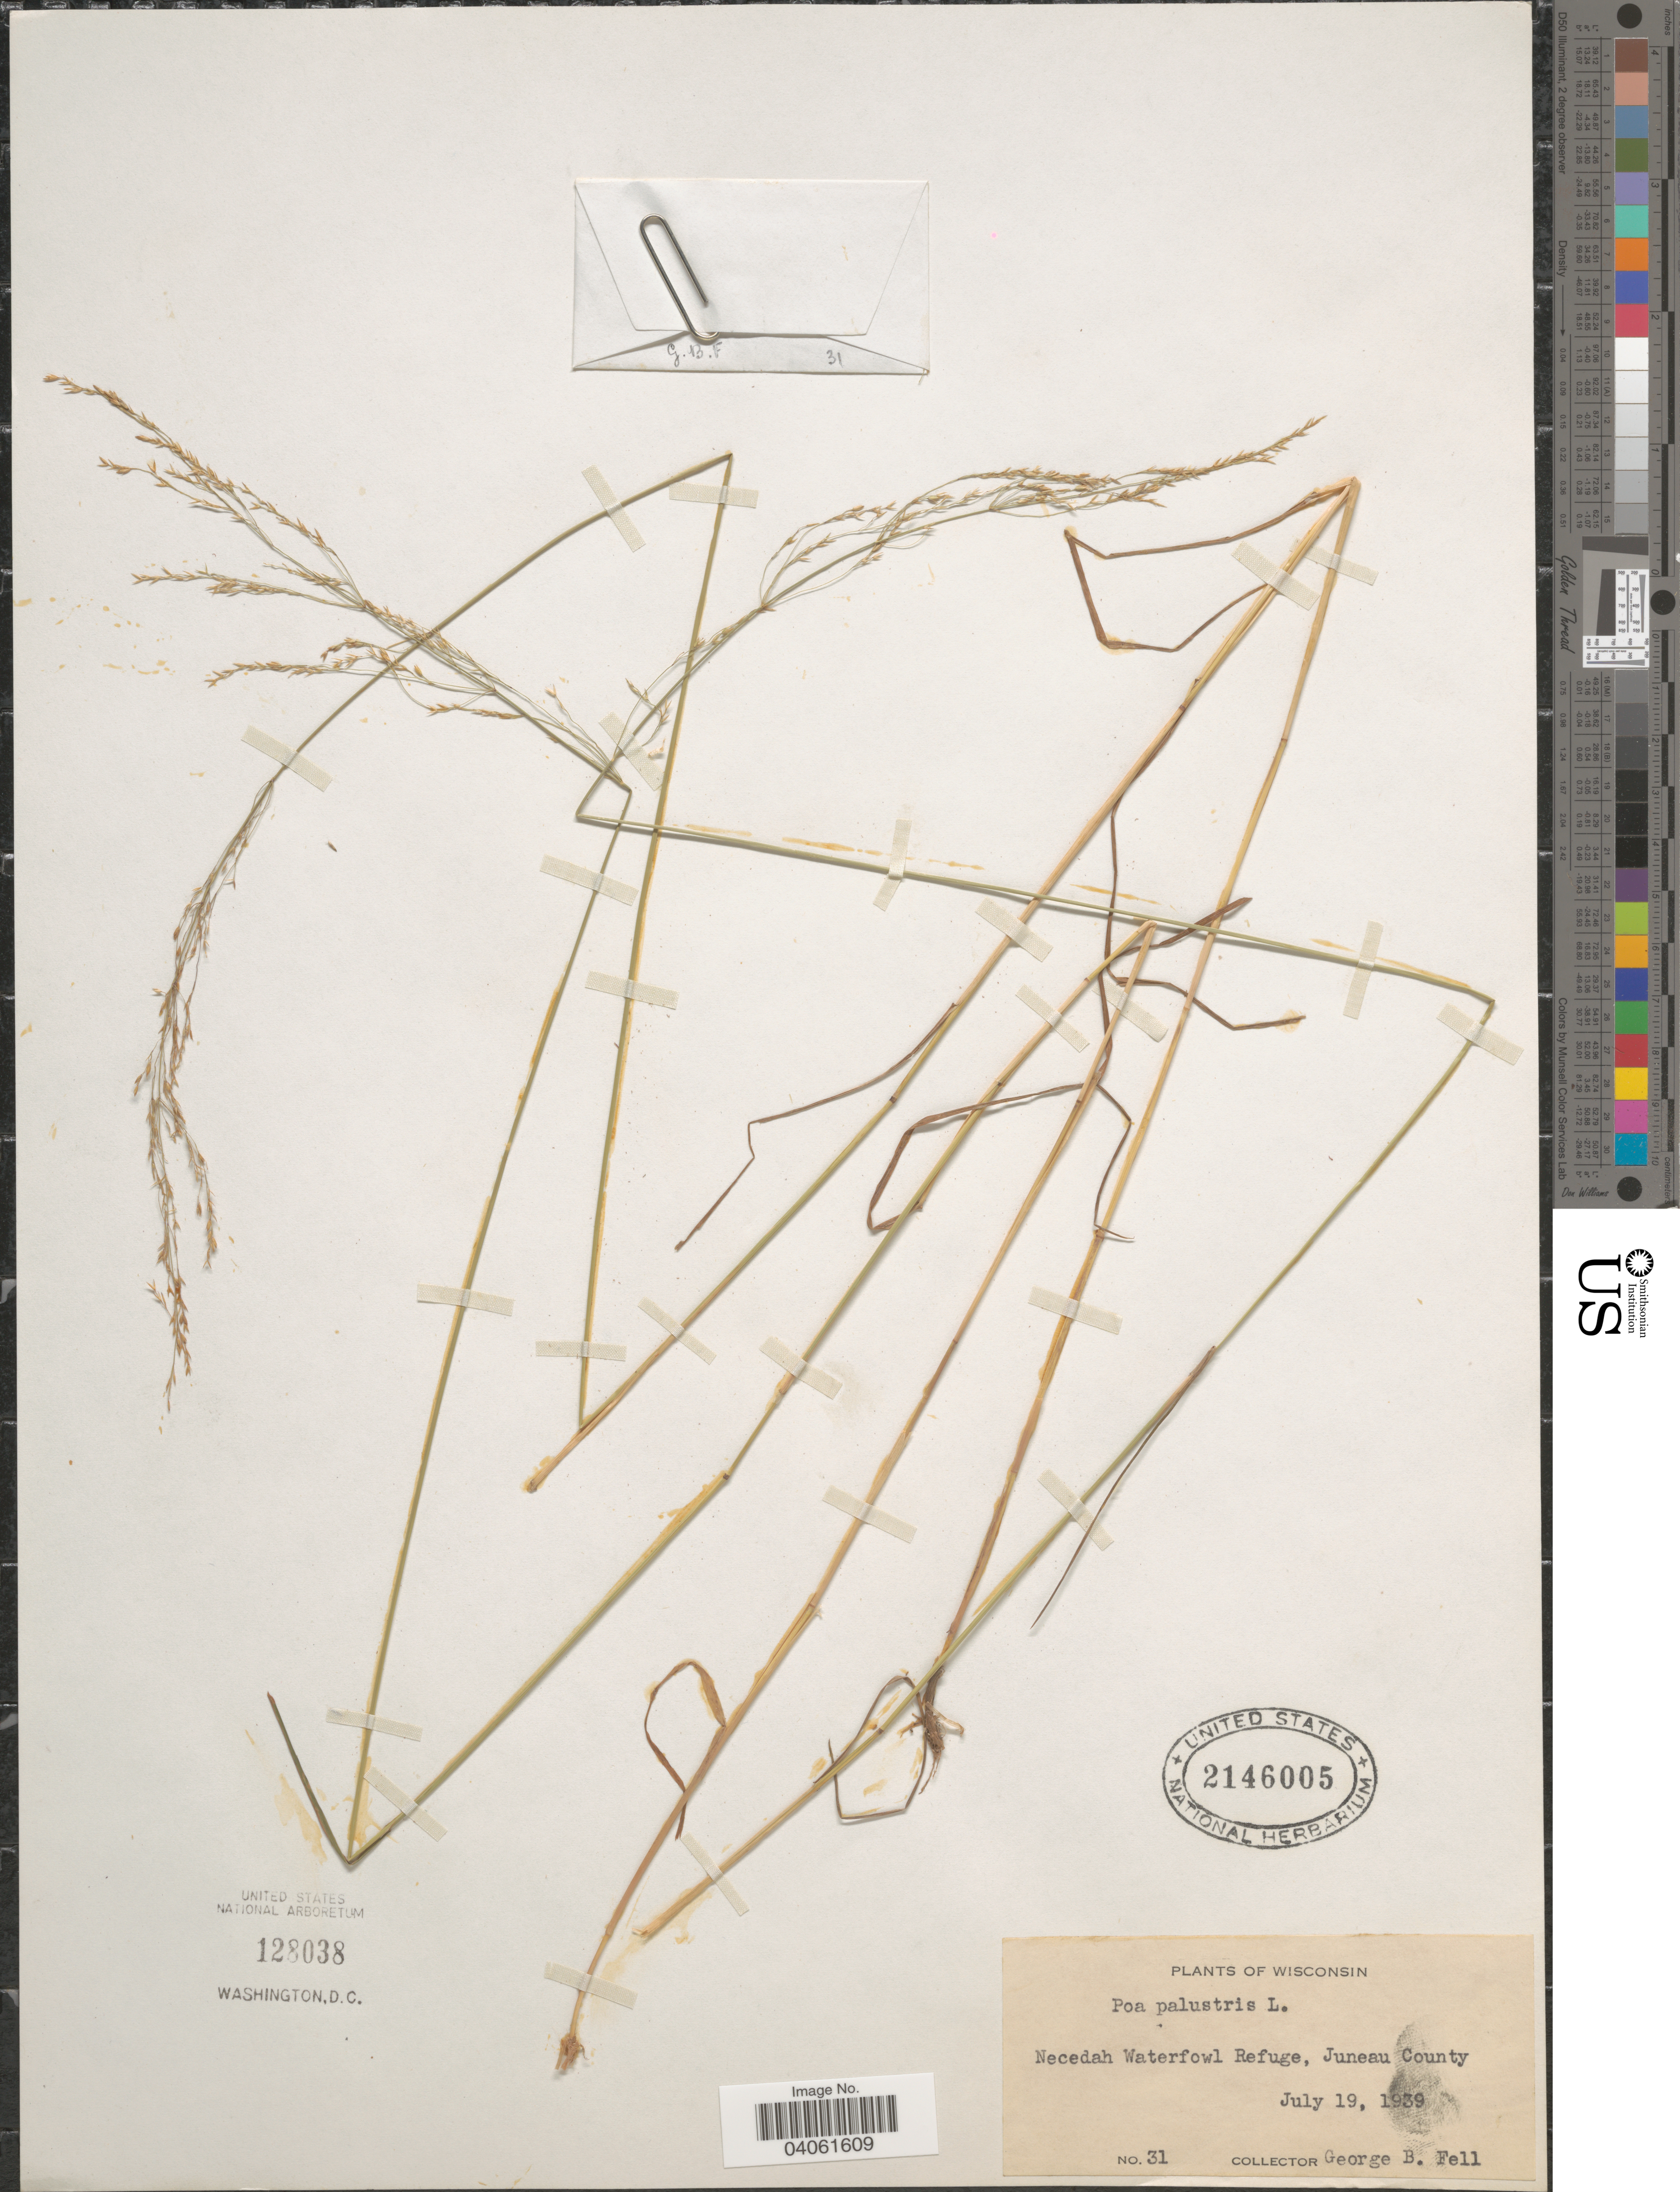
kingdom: Plantae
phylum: Tracheophyta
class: Liliopsida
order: Poales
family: Poaceae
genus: Poa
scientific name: Poa palustris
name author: L.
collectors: G. Fell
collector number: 31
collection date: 1939-07-19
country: United States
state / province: Wisconsin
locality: Necedah Waterfowl Refuge, Juneau County.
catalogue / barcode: US 2146005